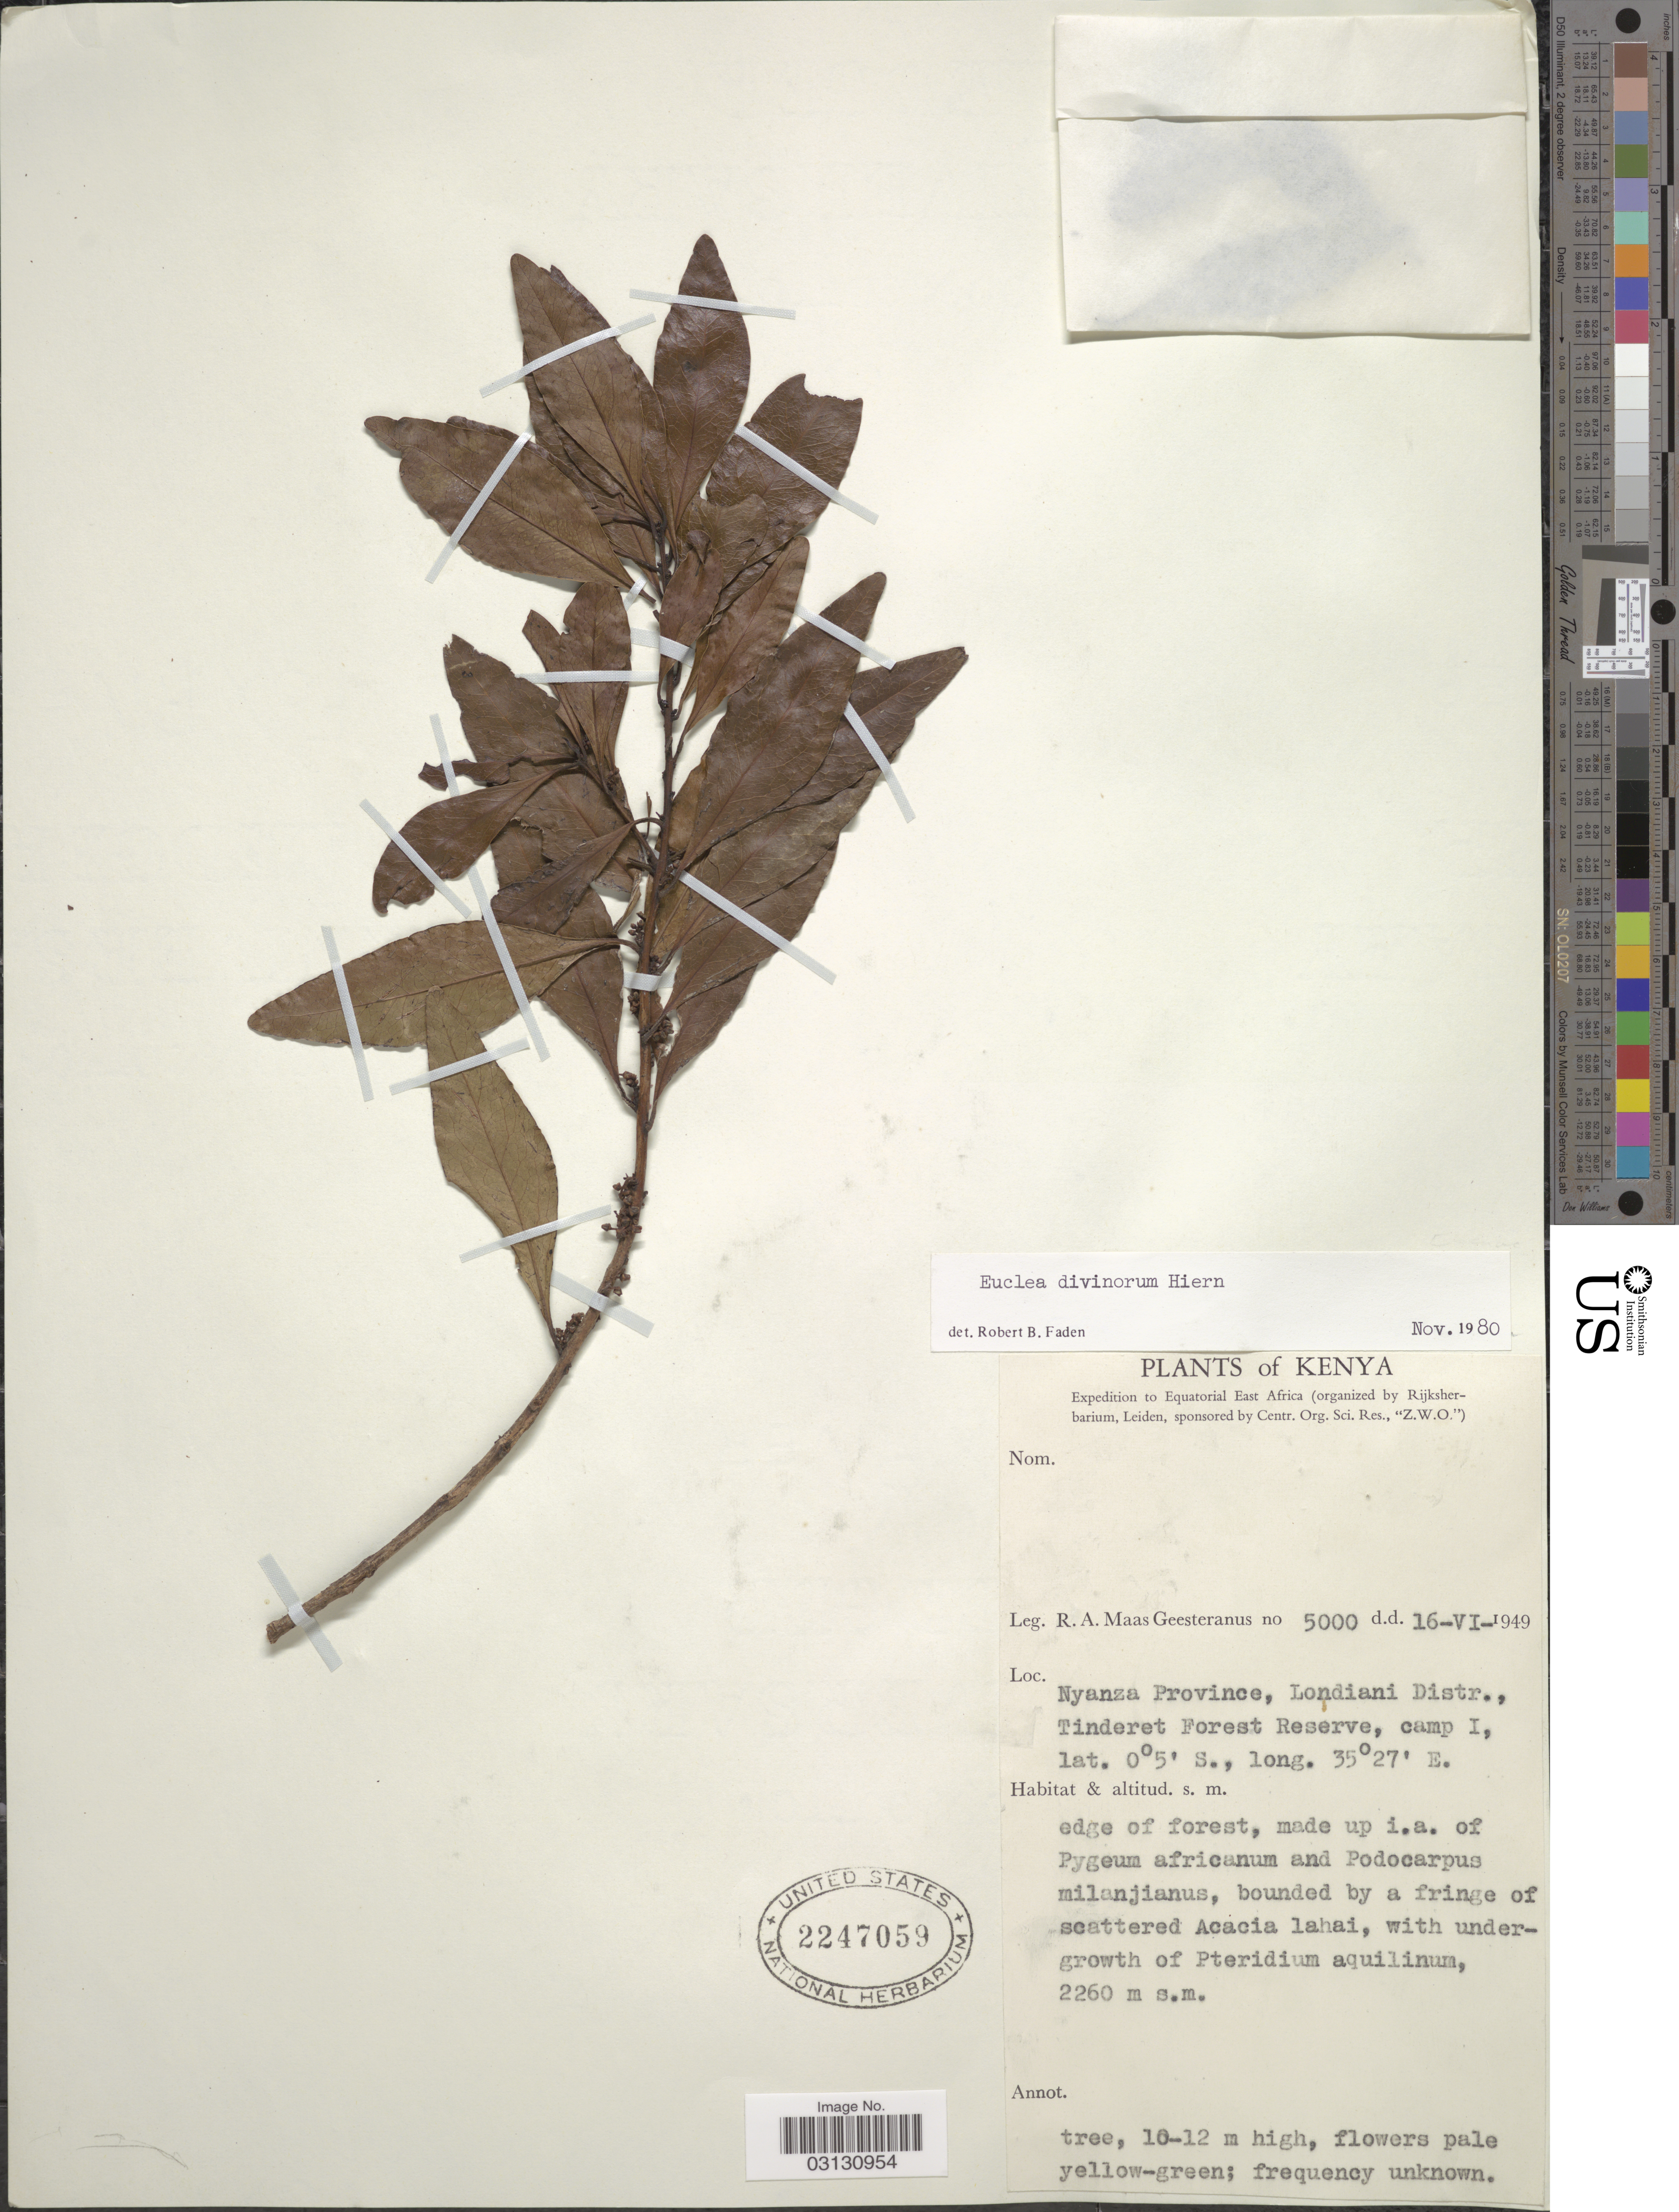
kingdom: Plantae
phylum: Tracheophyta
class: Magnoliopsida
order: Ericales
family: Ebenaceae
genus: Euclea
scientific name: Euclea divinorum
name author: Hiern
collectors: R. A. Maas Geesteranus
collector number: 5000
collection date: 1949-06-16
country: Kenya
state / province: Kericho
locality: Equatorial East Africa, Nyanza Province, Londiani Distr., Tinderet Forest Reserve, camp I.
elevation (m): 2260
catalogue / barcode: US 2247059